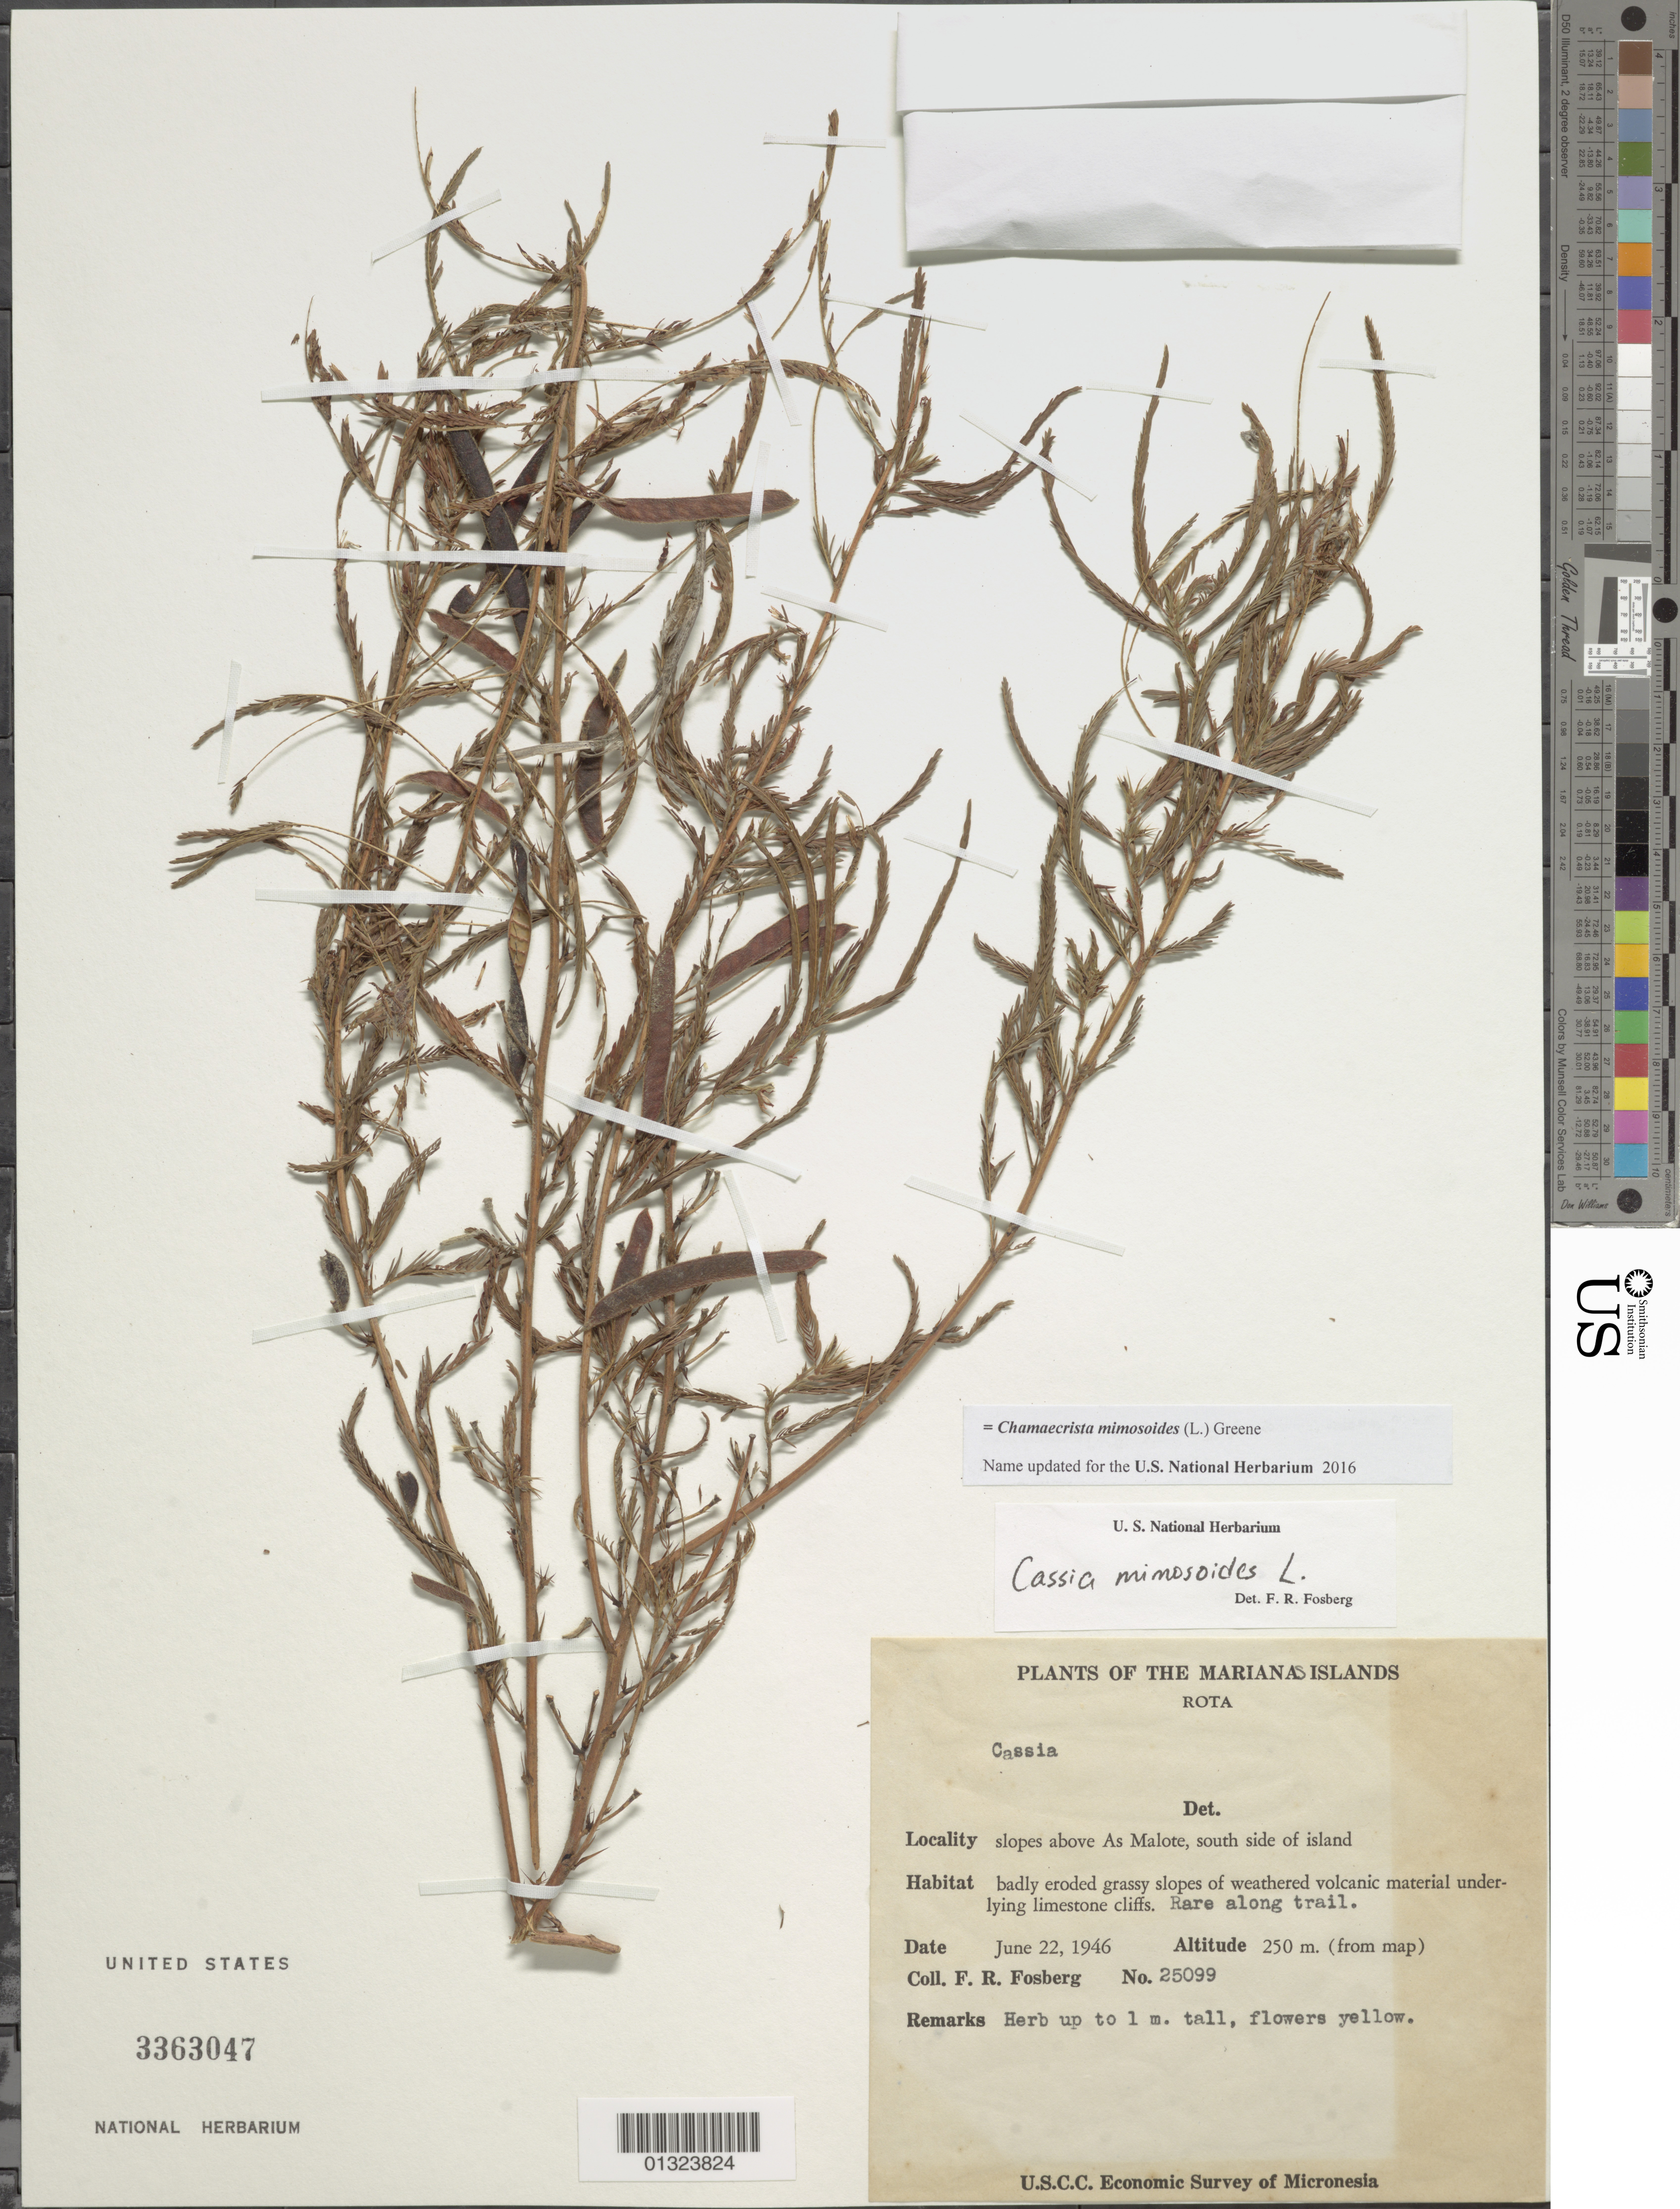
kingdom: Plantae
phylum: Tracheophyta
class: Magnoliopsida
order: Fabales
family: Fabaceae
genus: Chamaecrista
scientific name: Chamaecrista mimosoides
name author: (L.) Greene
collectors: F. R. Fosberg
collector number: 25099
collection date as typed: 22 Jun 1946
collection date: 1946-06-22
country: Northern Mariana Islands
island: Rota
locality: Slopes above as malote, s side of island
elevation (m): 250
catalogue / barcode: US 3363047